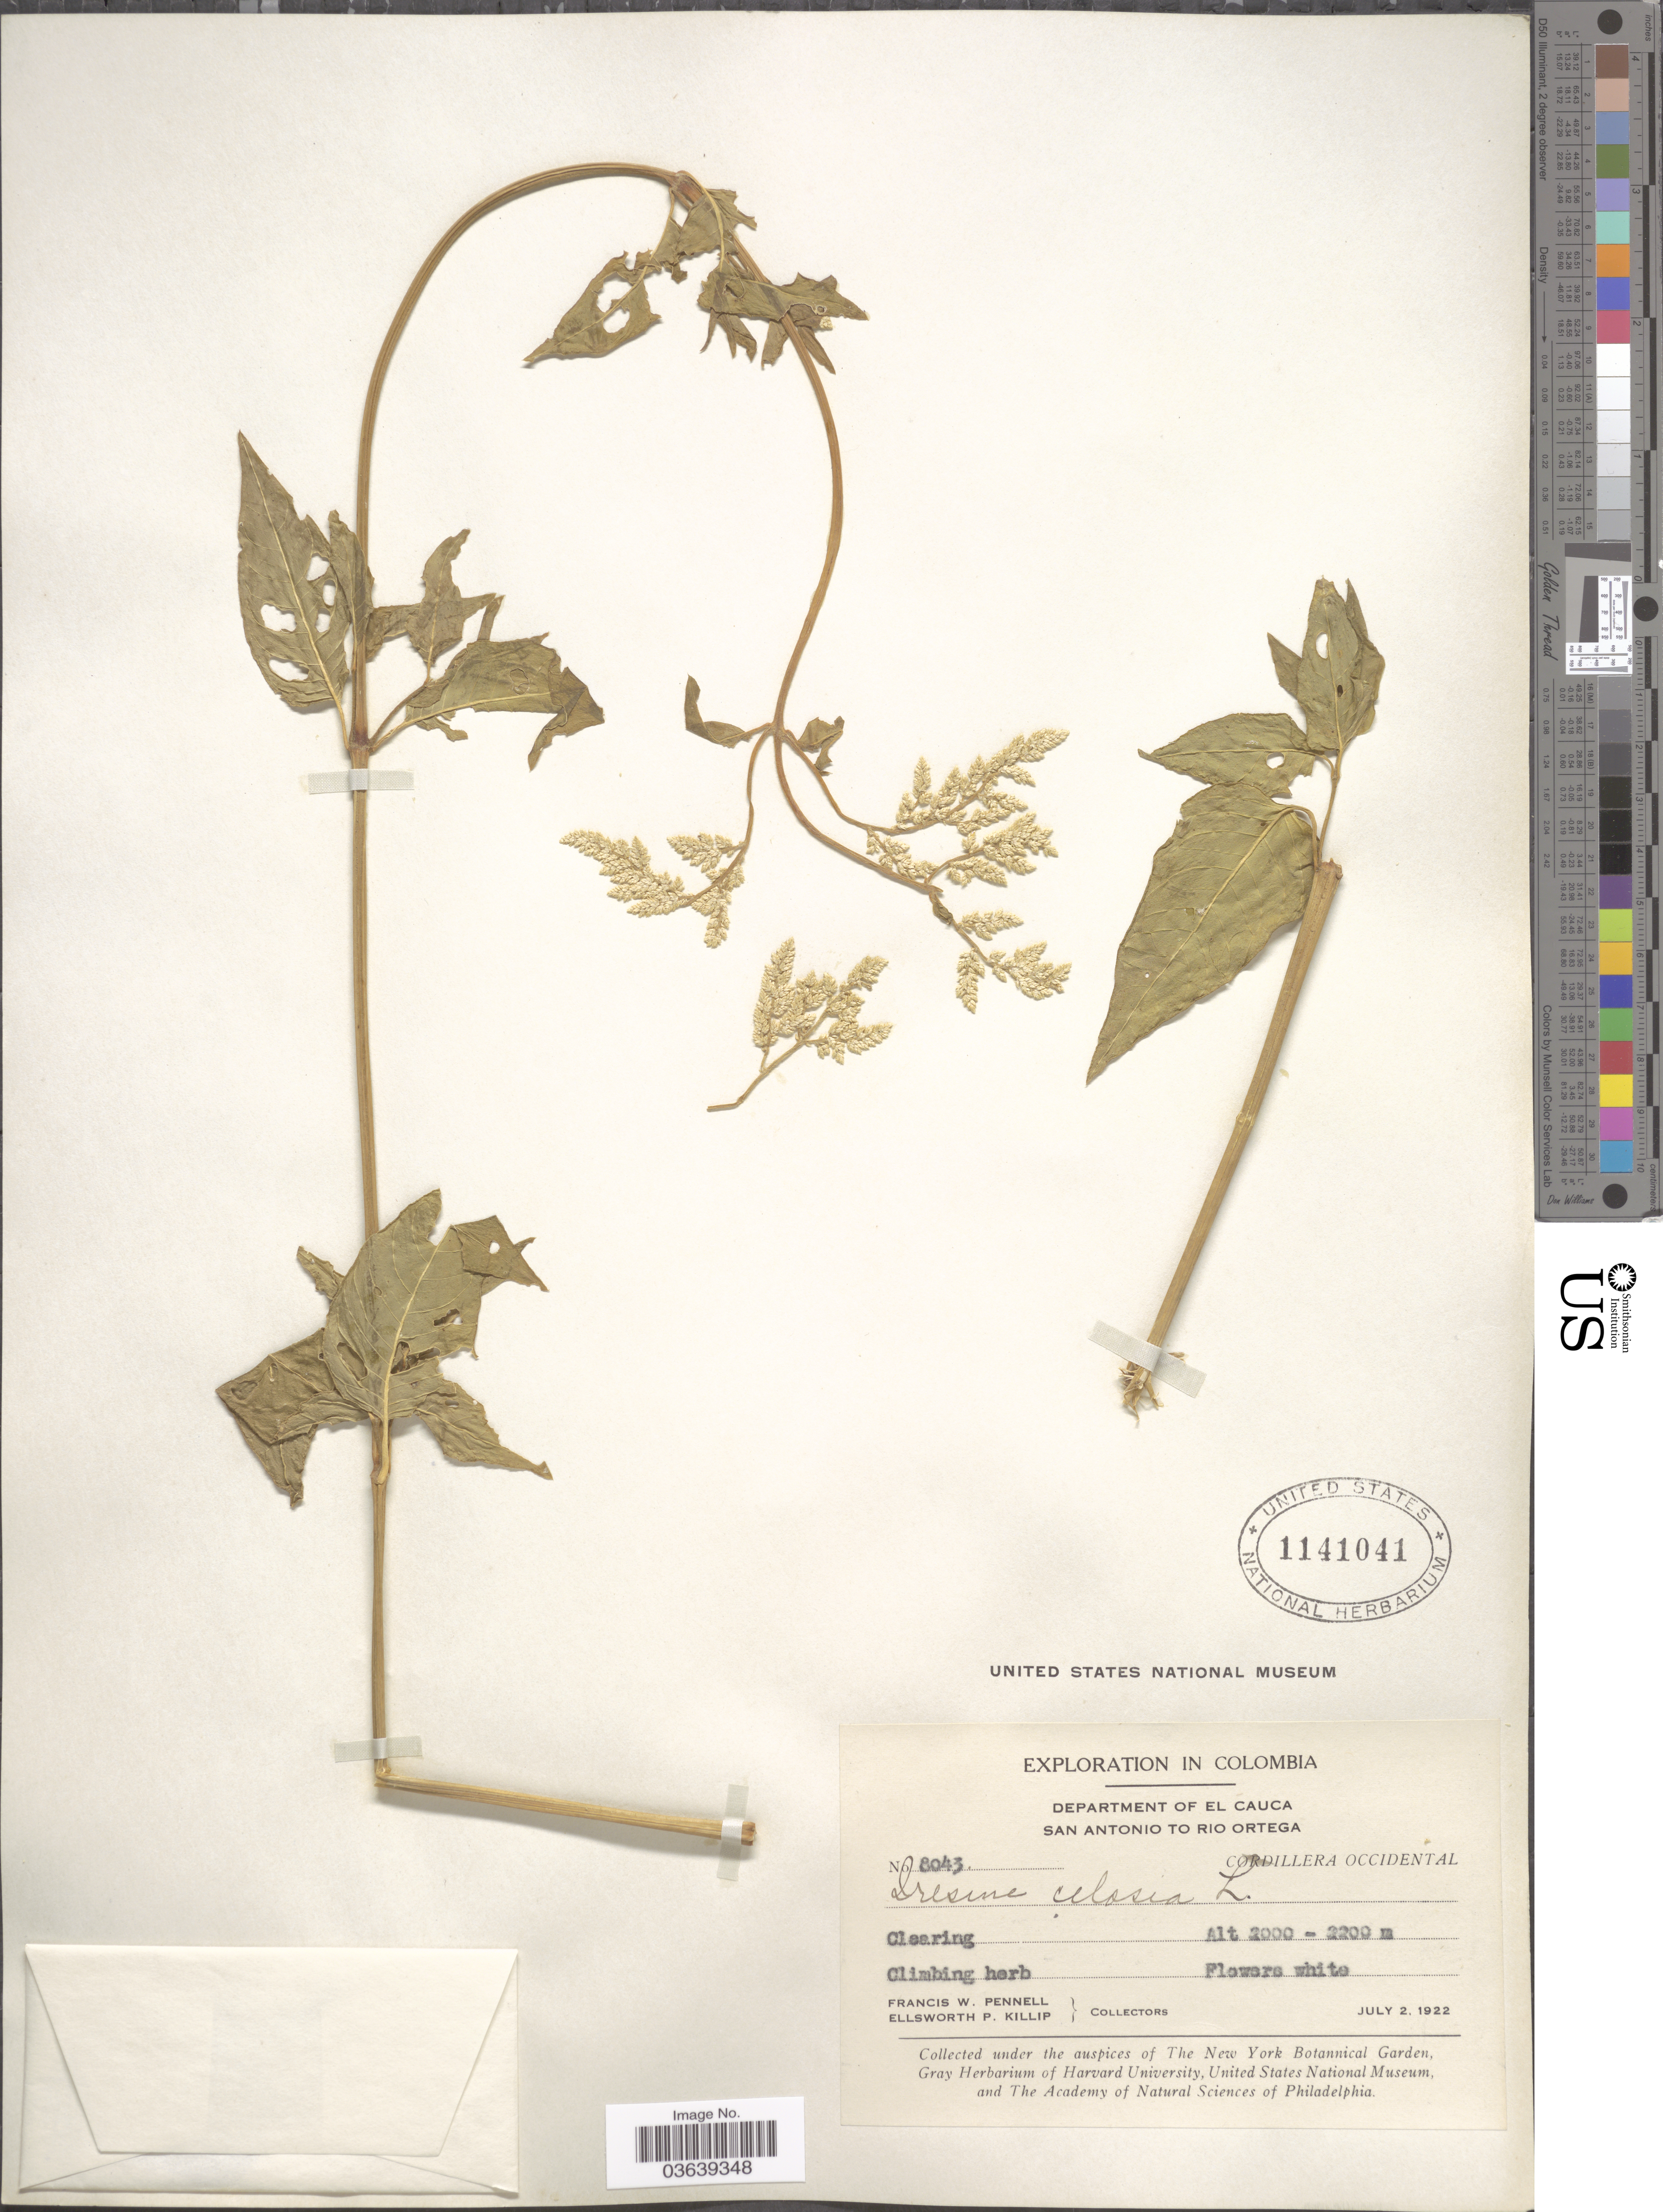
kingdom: Plantae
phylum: Tracheophyta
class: Magnoliopsida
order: Caryophyllales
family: Amaranthaceae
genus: Iresine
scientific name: Iresine celosia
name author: L.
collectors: F. W. Pennell & E. P. Killip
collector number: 8043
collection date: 1922-07-02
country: Colombia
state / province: Cauca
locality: Department of El Cauca. San Antonio to Rio Ortega. Cordillera Occidental.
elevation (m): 2000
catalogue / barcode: US 1141041